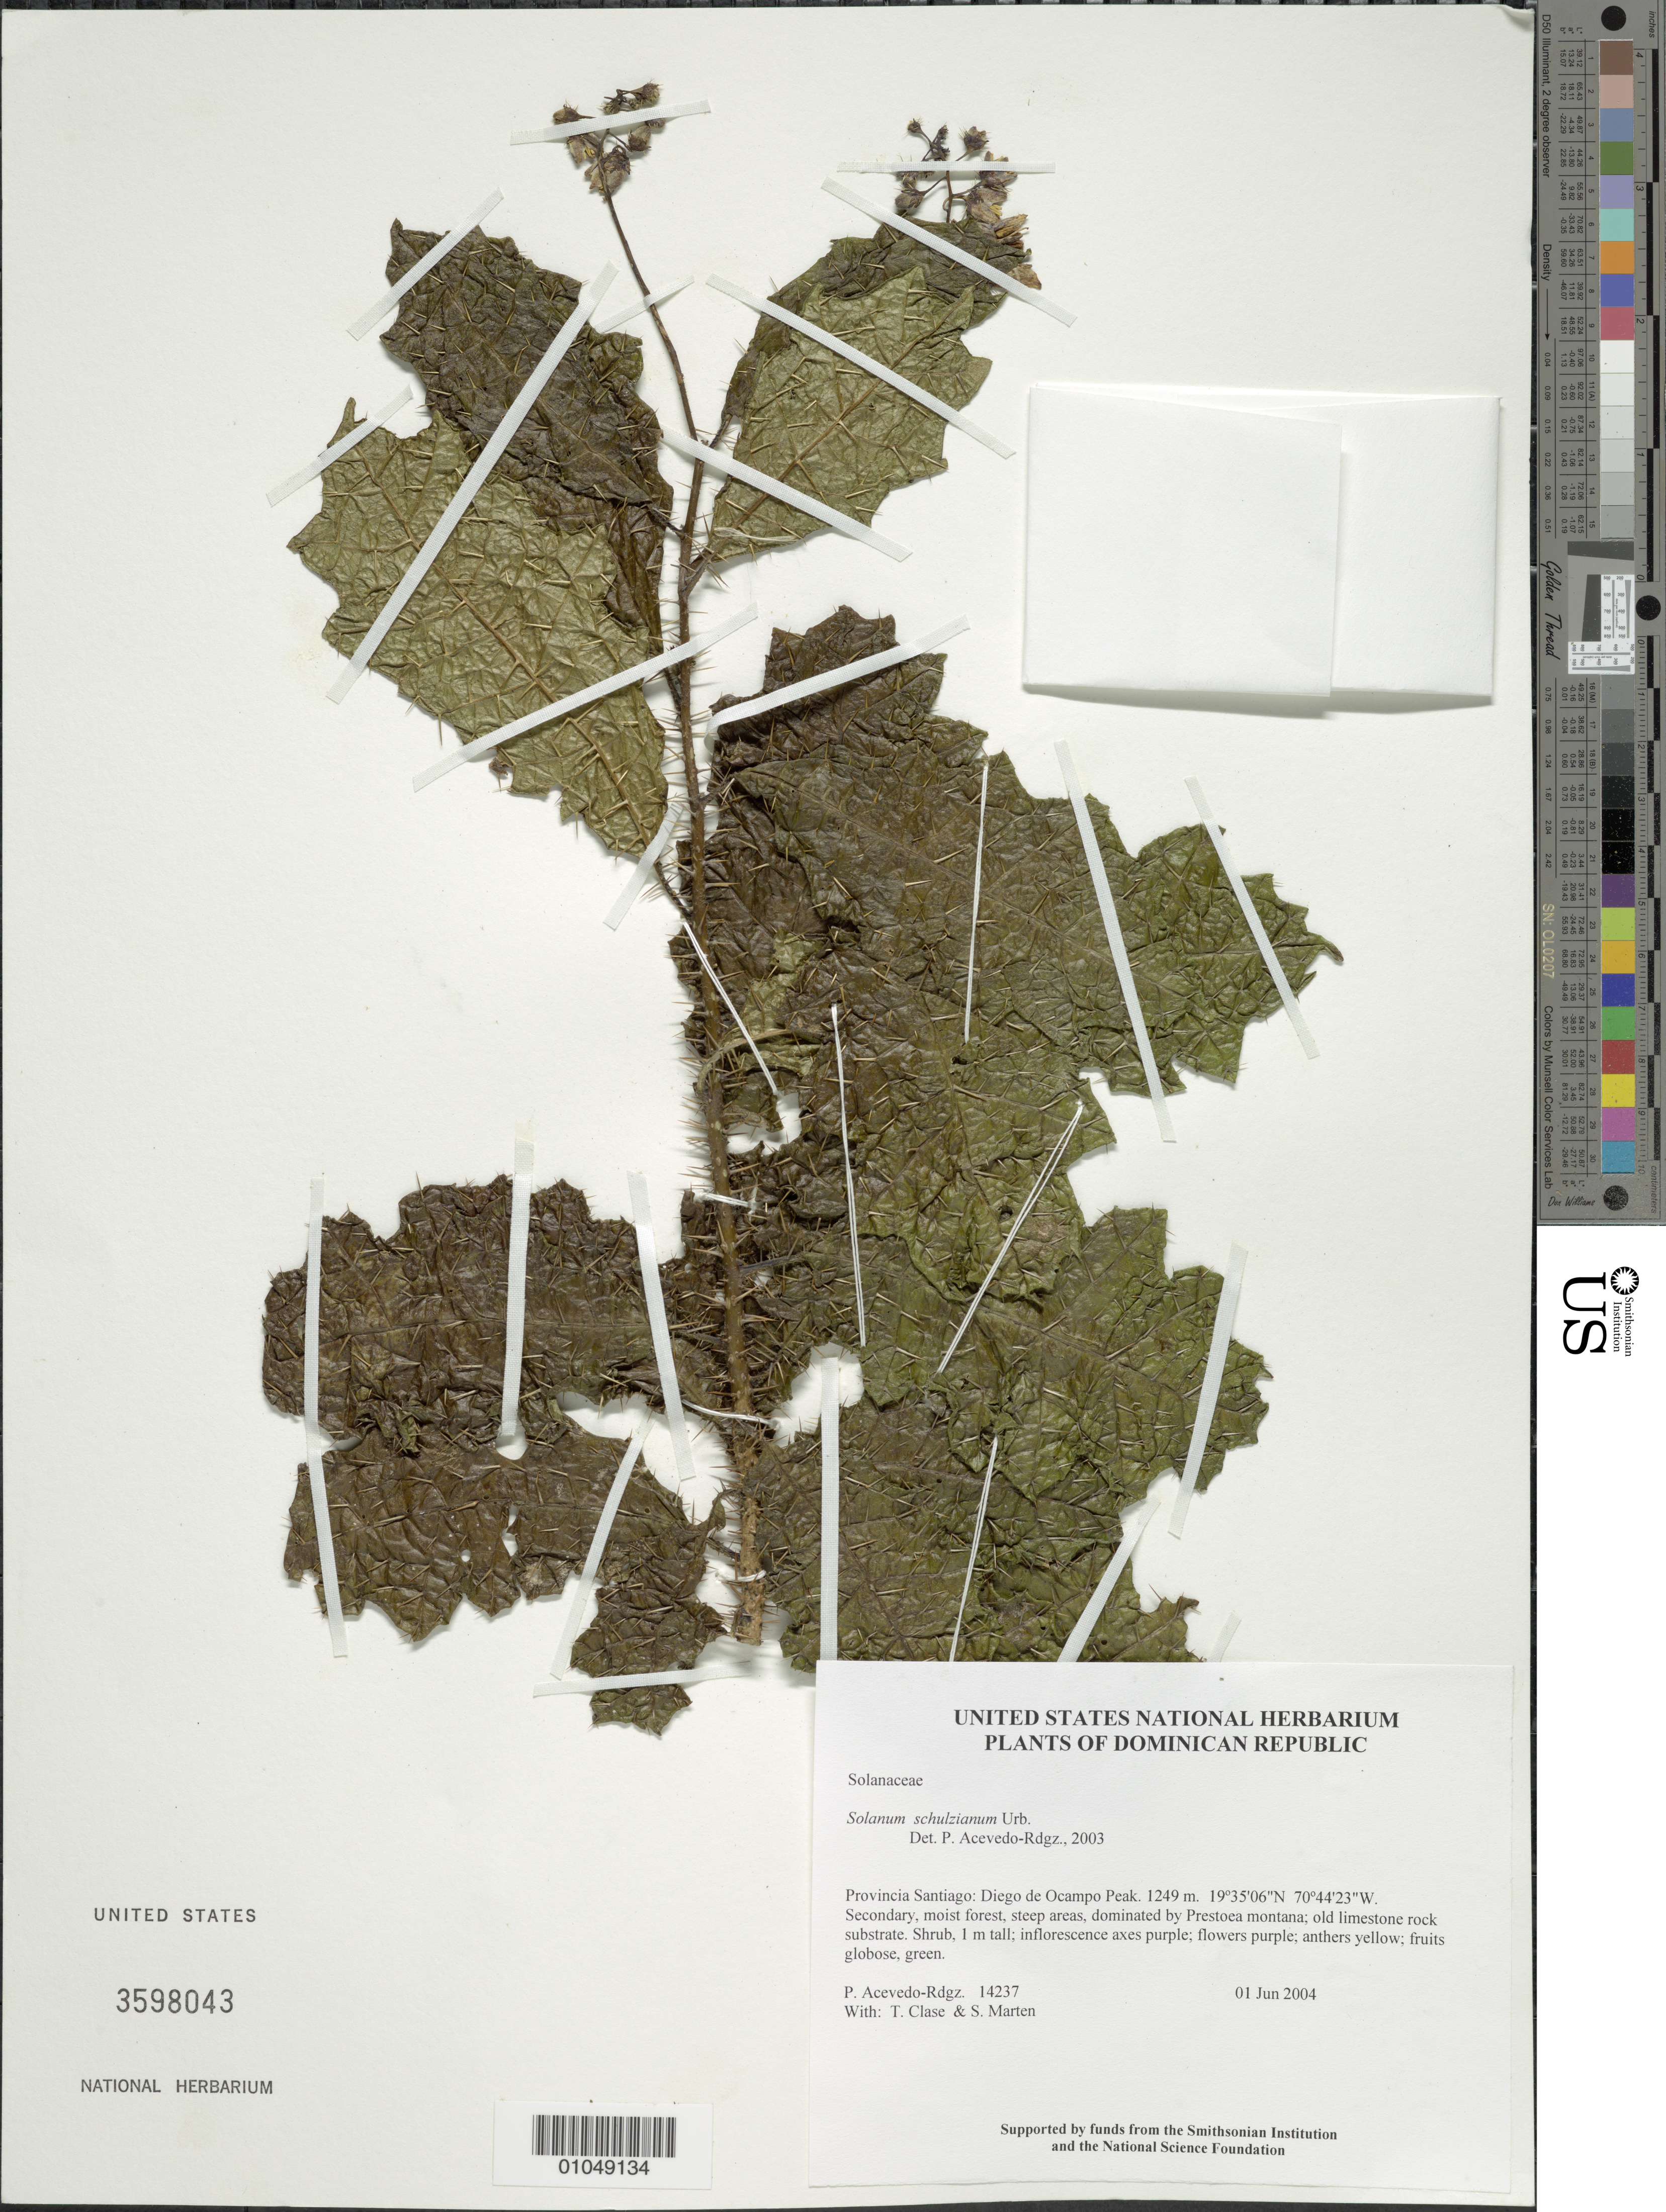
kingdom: Plantae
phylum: Tracheophyta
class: Magnoliopsida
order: Solanales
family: Solanaceae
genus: Solanum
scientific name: Solanum schulzianum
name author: Urb.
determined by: Acevedo-Rodríguez, P., (BOT), Smithsonian Institution - National Museum of Natural History (UNITED STATES)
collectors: P. Acevedo-Rodr., T. Clase & S. Marten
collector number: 14237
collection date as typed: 01 Jun 2004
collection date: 2004-06-01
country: Dominican Republic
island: Hispaniola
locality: Provincia Santiago: Diego de Ocampo Peak.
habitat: Secondary, moist forest, steep areas, dominated by Prestoea montana; old limestone rock substrate.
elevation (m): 1249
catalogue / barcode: US 3598043